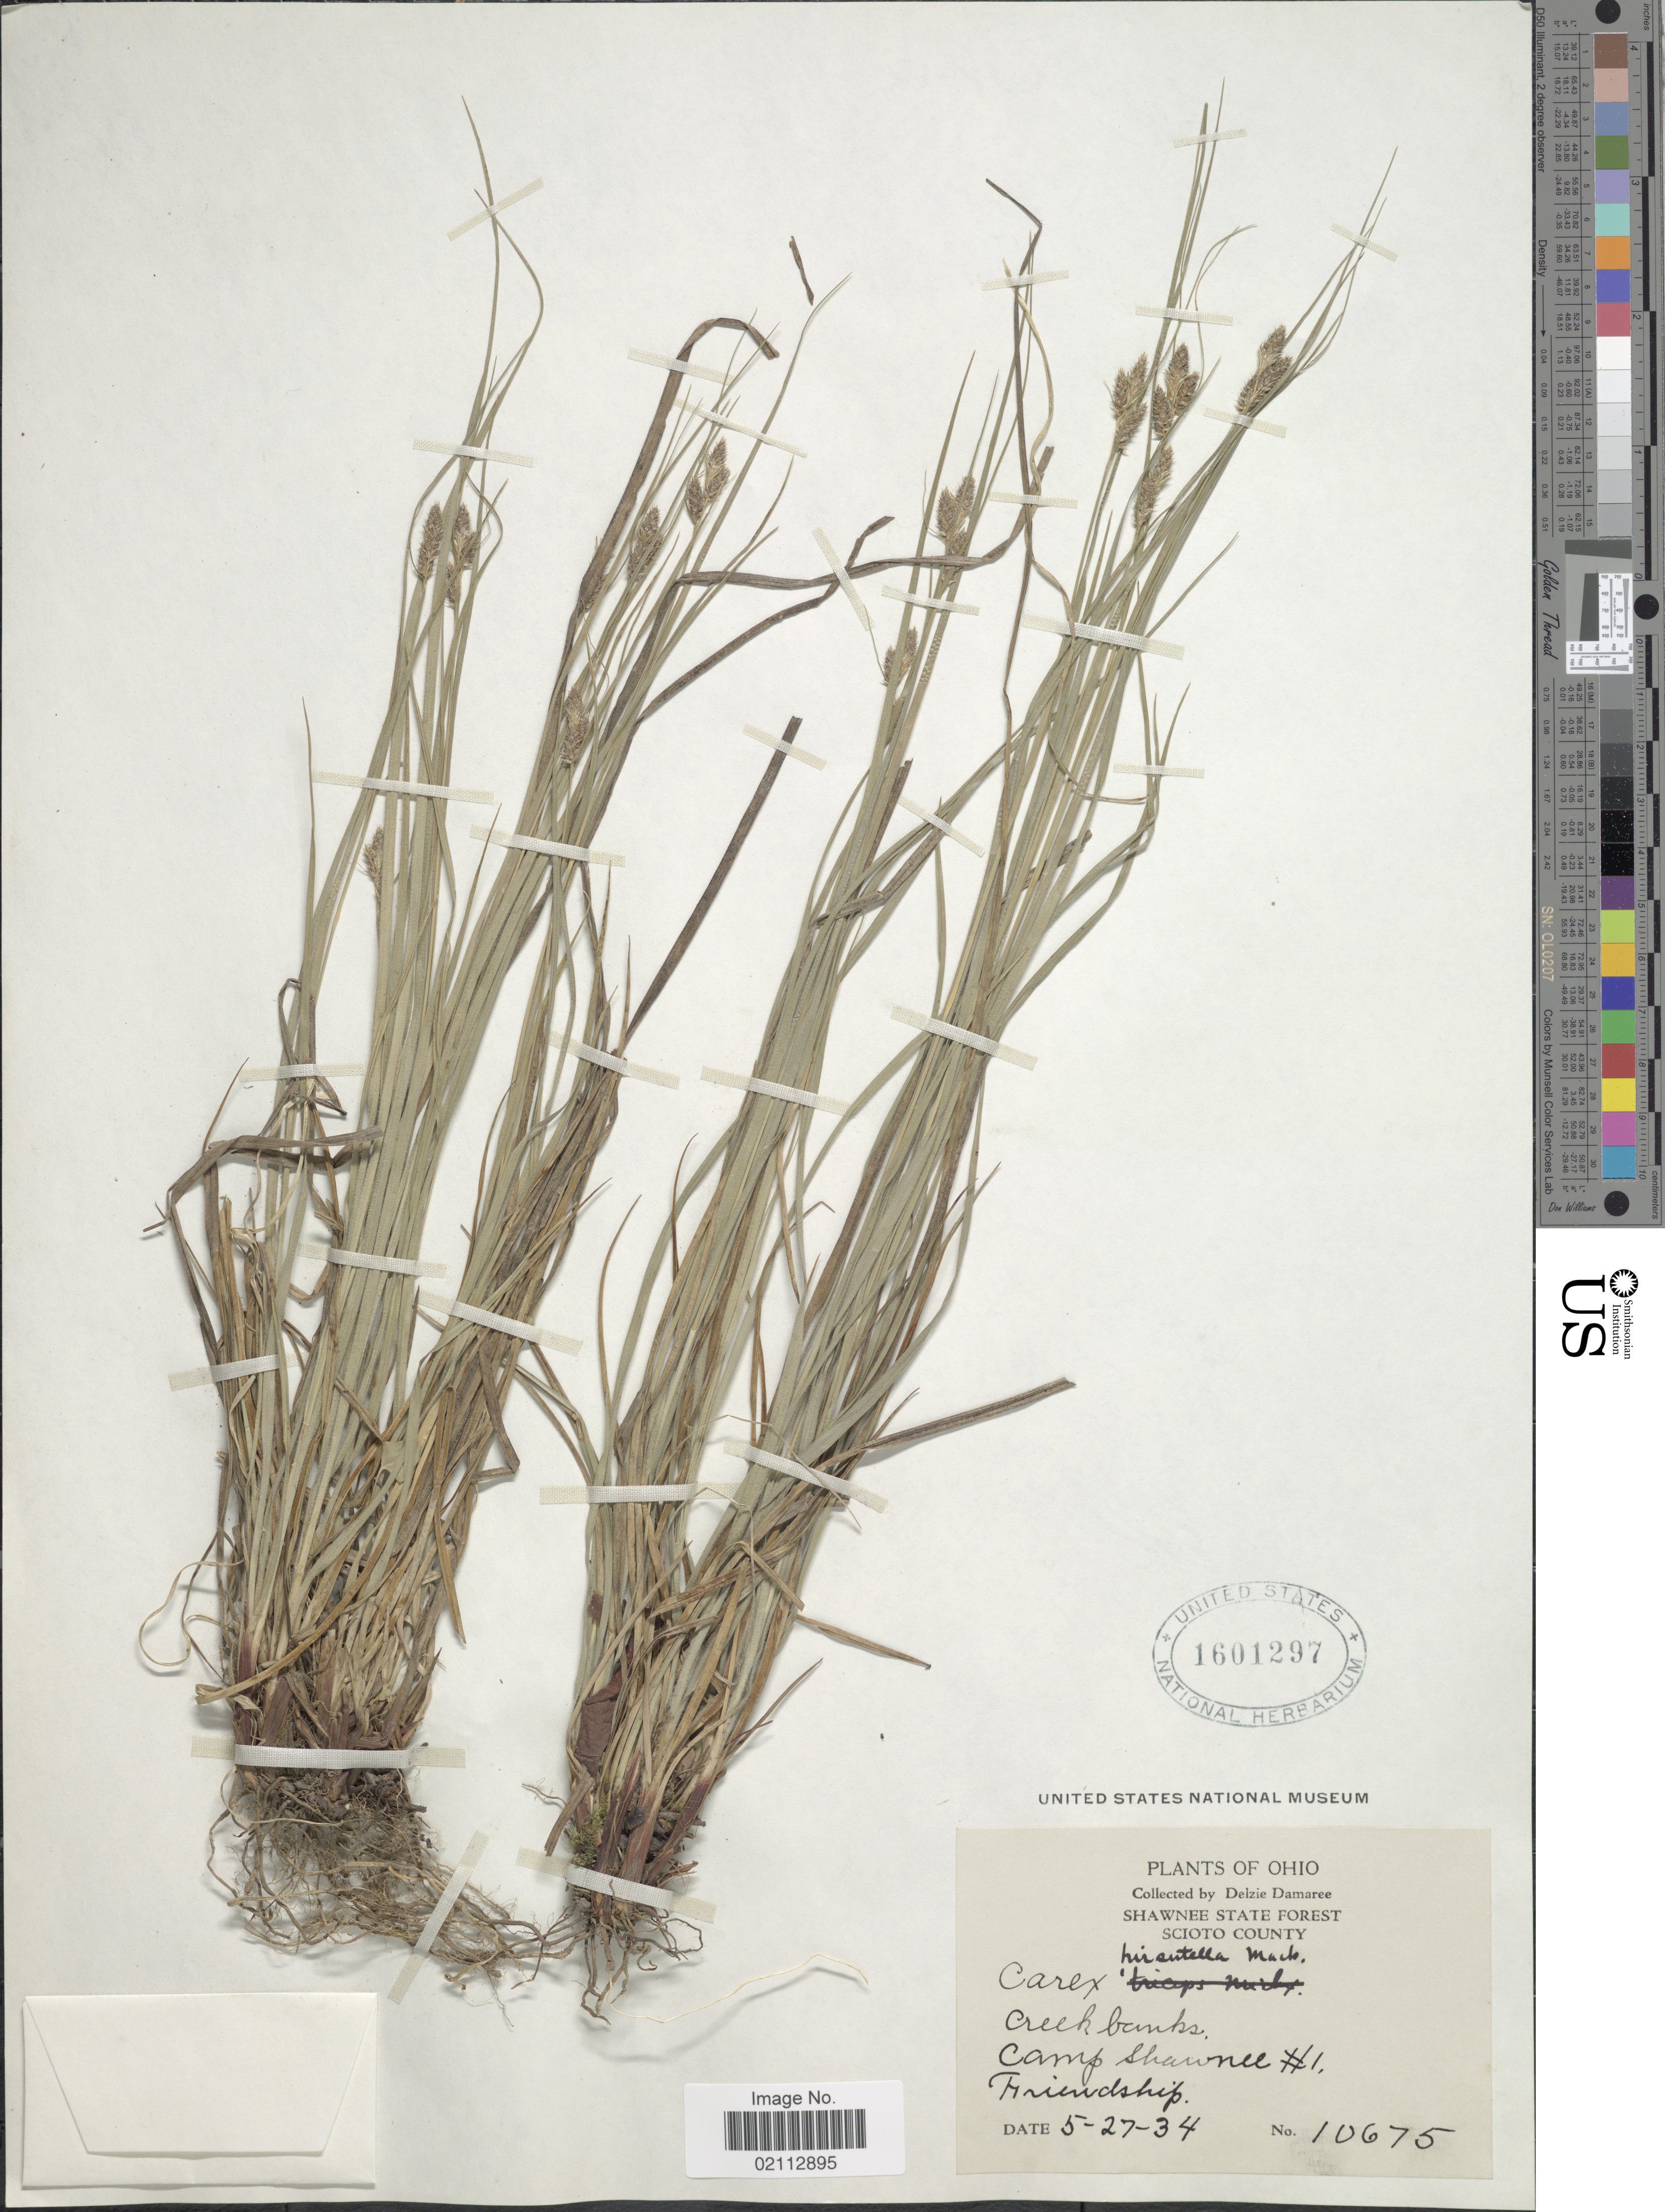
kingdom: Plantae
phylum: Tracheophyta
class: Liliopsida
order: Poales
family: Cyperaceae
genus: Carex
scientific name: Carex hirsutella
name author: Mack.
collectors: D. Demaree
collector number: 10675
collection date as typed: Transcribed d/m/y: 27/5/34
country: United States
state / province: Ohio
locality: Shawnee State Forest. Scotio County. Creek banks. Camp Shawnee #1. Friendship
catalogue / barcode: US 1601297